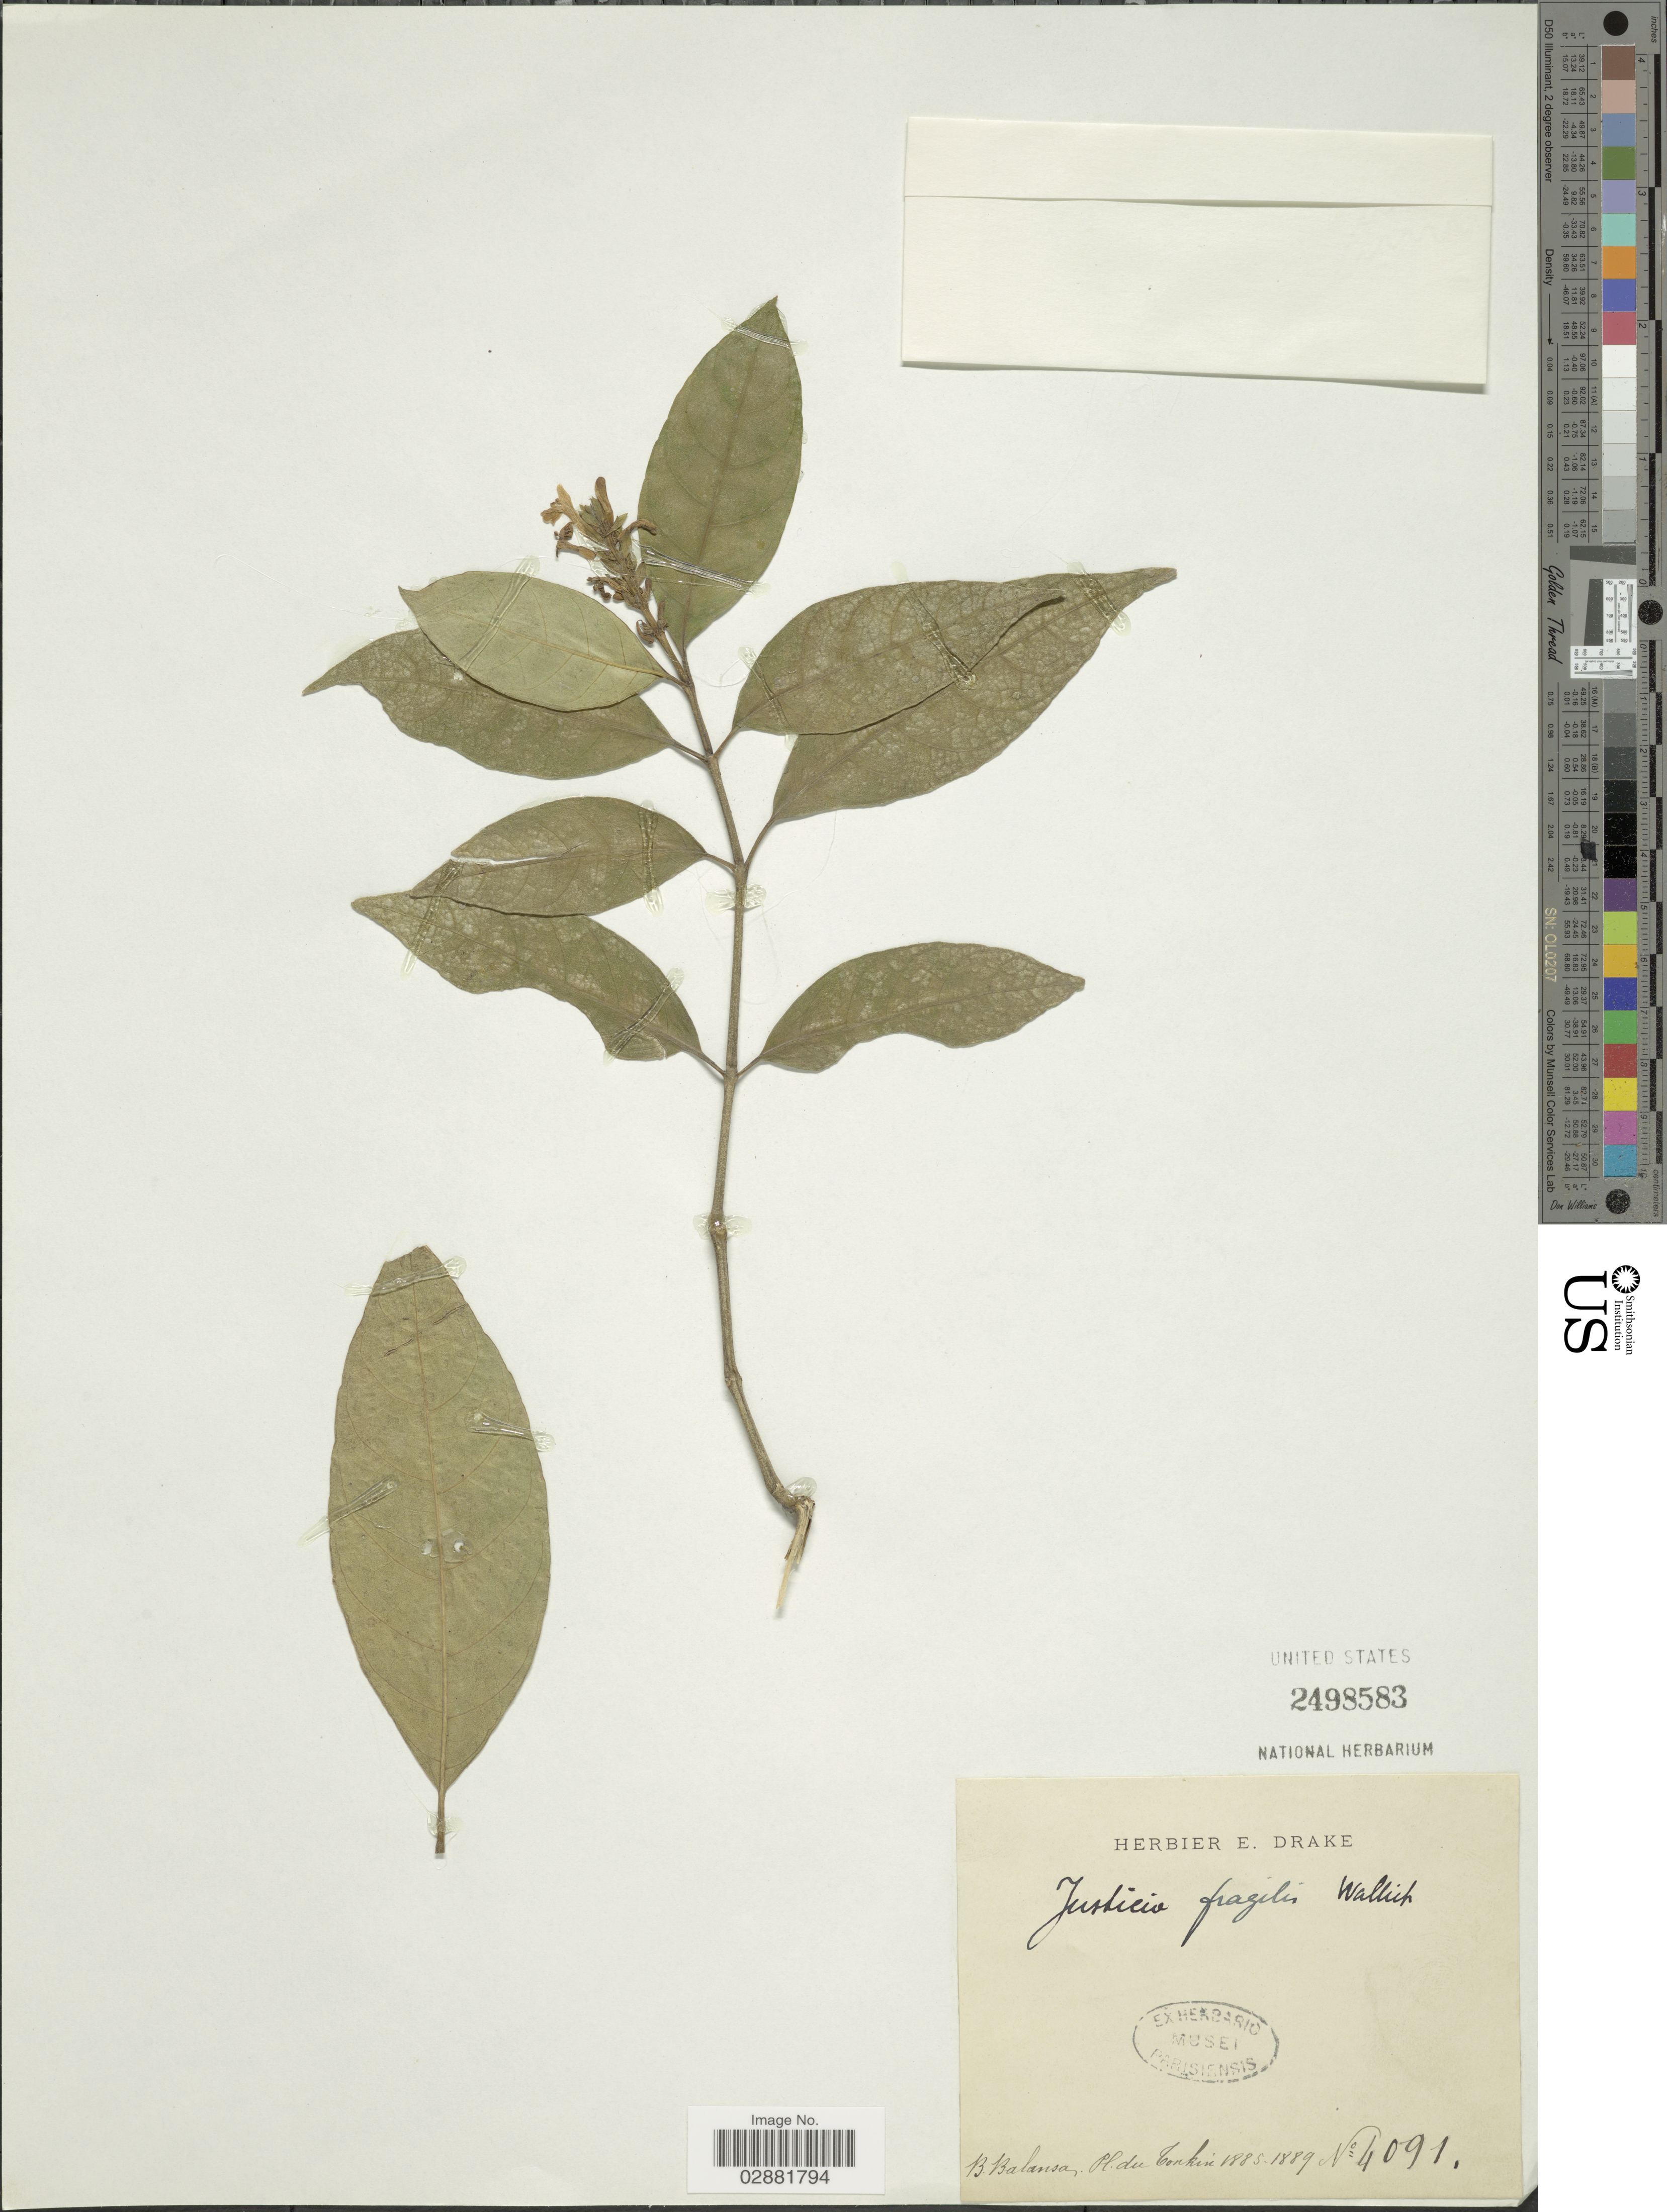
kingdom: Plantae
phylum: Tracheophyta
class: Magnoliopsida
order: Lamiales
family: Acanthaceae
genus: Justicia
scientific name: Justicia fragilis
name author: Wall. ex Clarke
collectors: B. Balansa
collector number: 4091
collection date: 1889-05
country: Vietnam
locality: Pl. du Tonkin.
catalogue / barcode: US 2498583